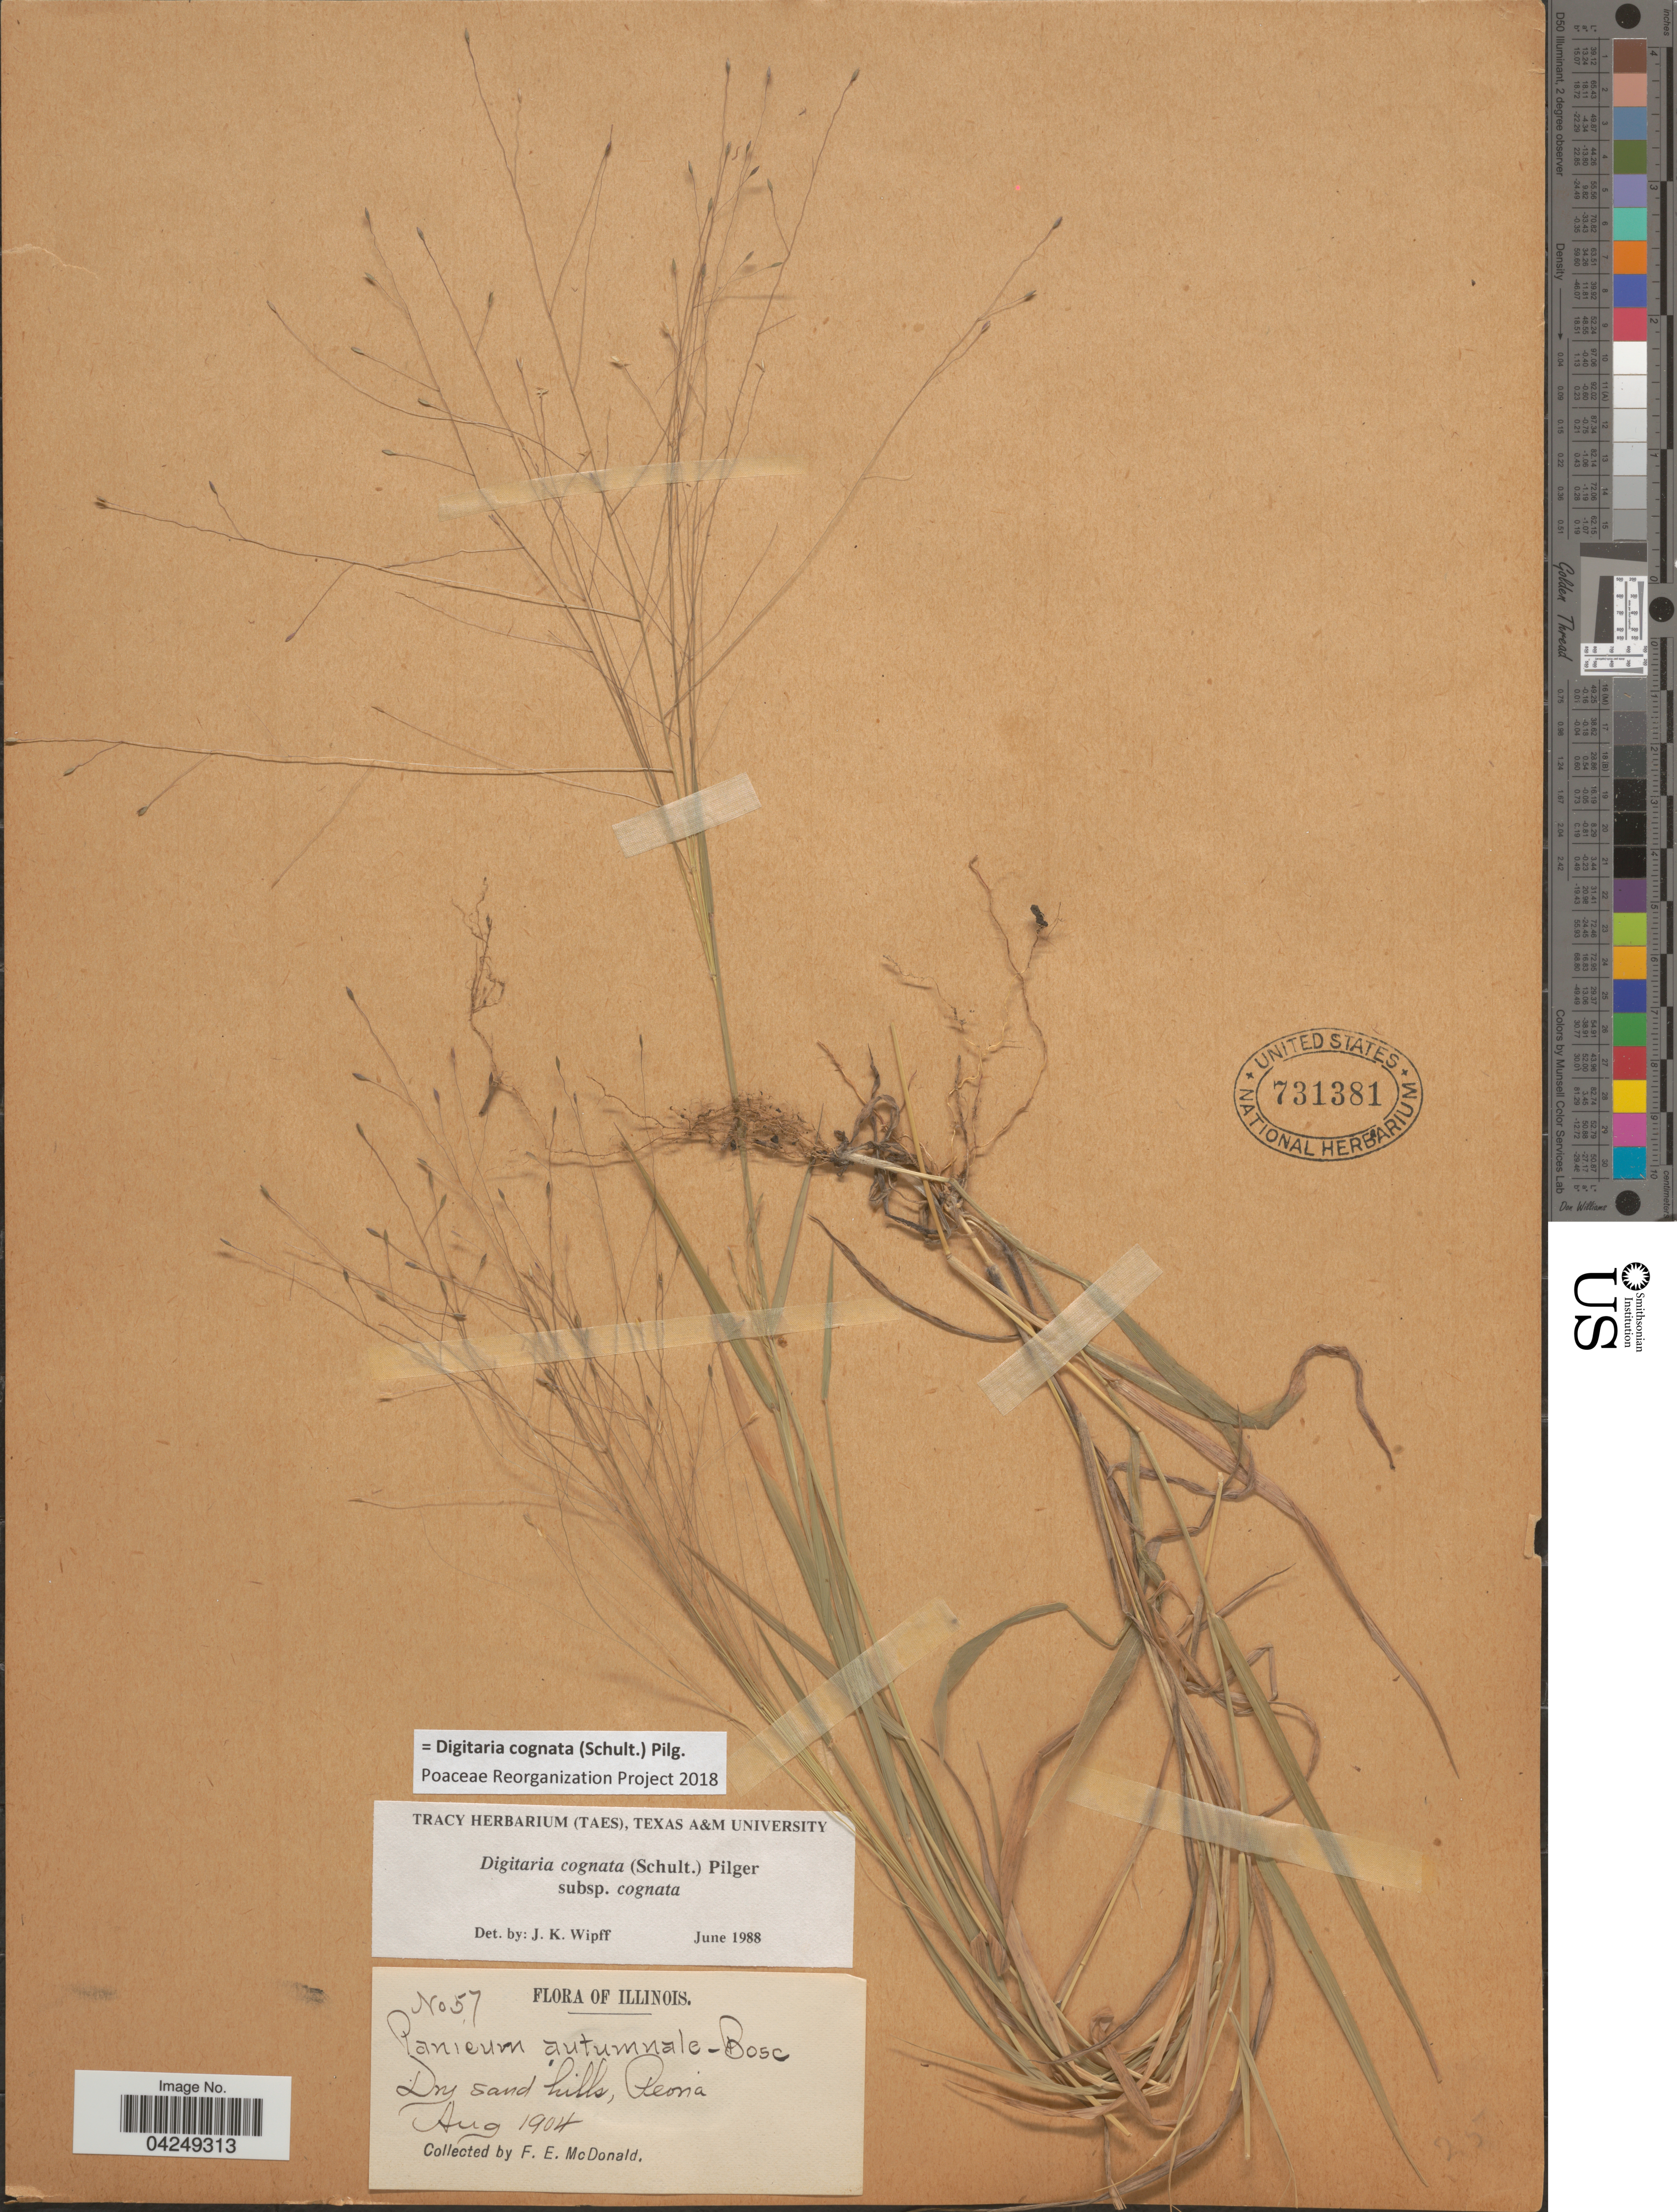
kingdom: Plantae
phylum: Tracheophyta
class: Liliopsida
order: Poales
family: Poaceae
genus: Digitaria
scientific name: Digitaria cognata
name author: (Scult.) Pilg.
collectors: F. E. McDonald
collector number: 57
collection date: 1904-08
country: United States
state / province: Illinois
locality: Dry sand hills, Peoria.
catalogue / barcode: US 731381